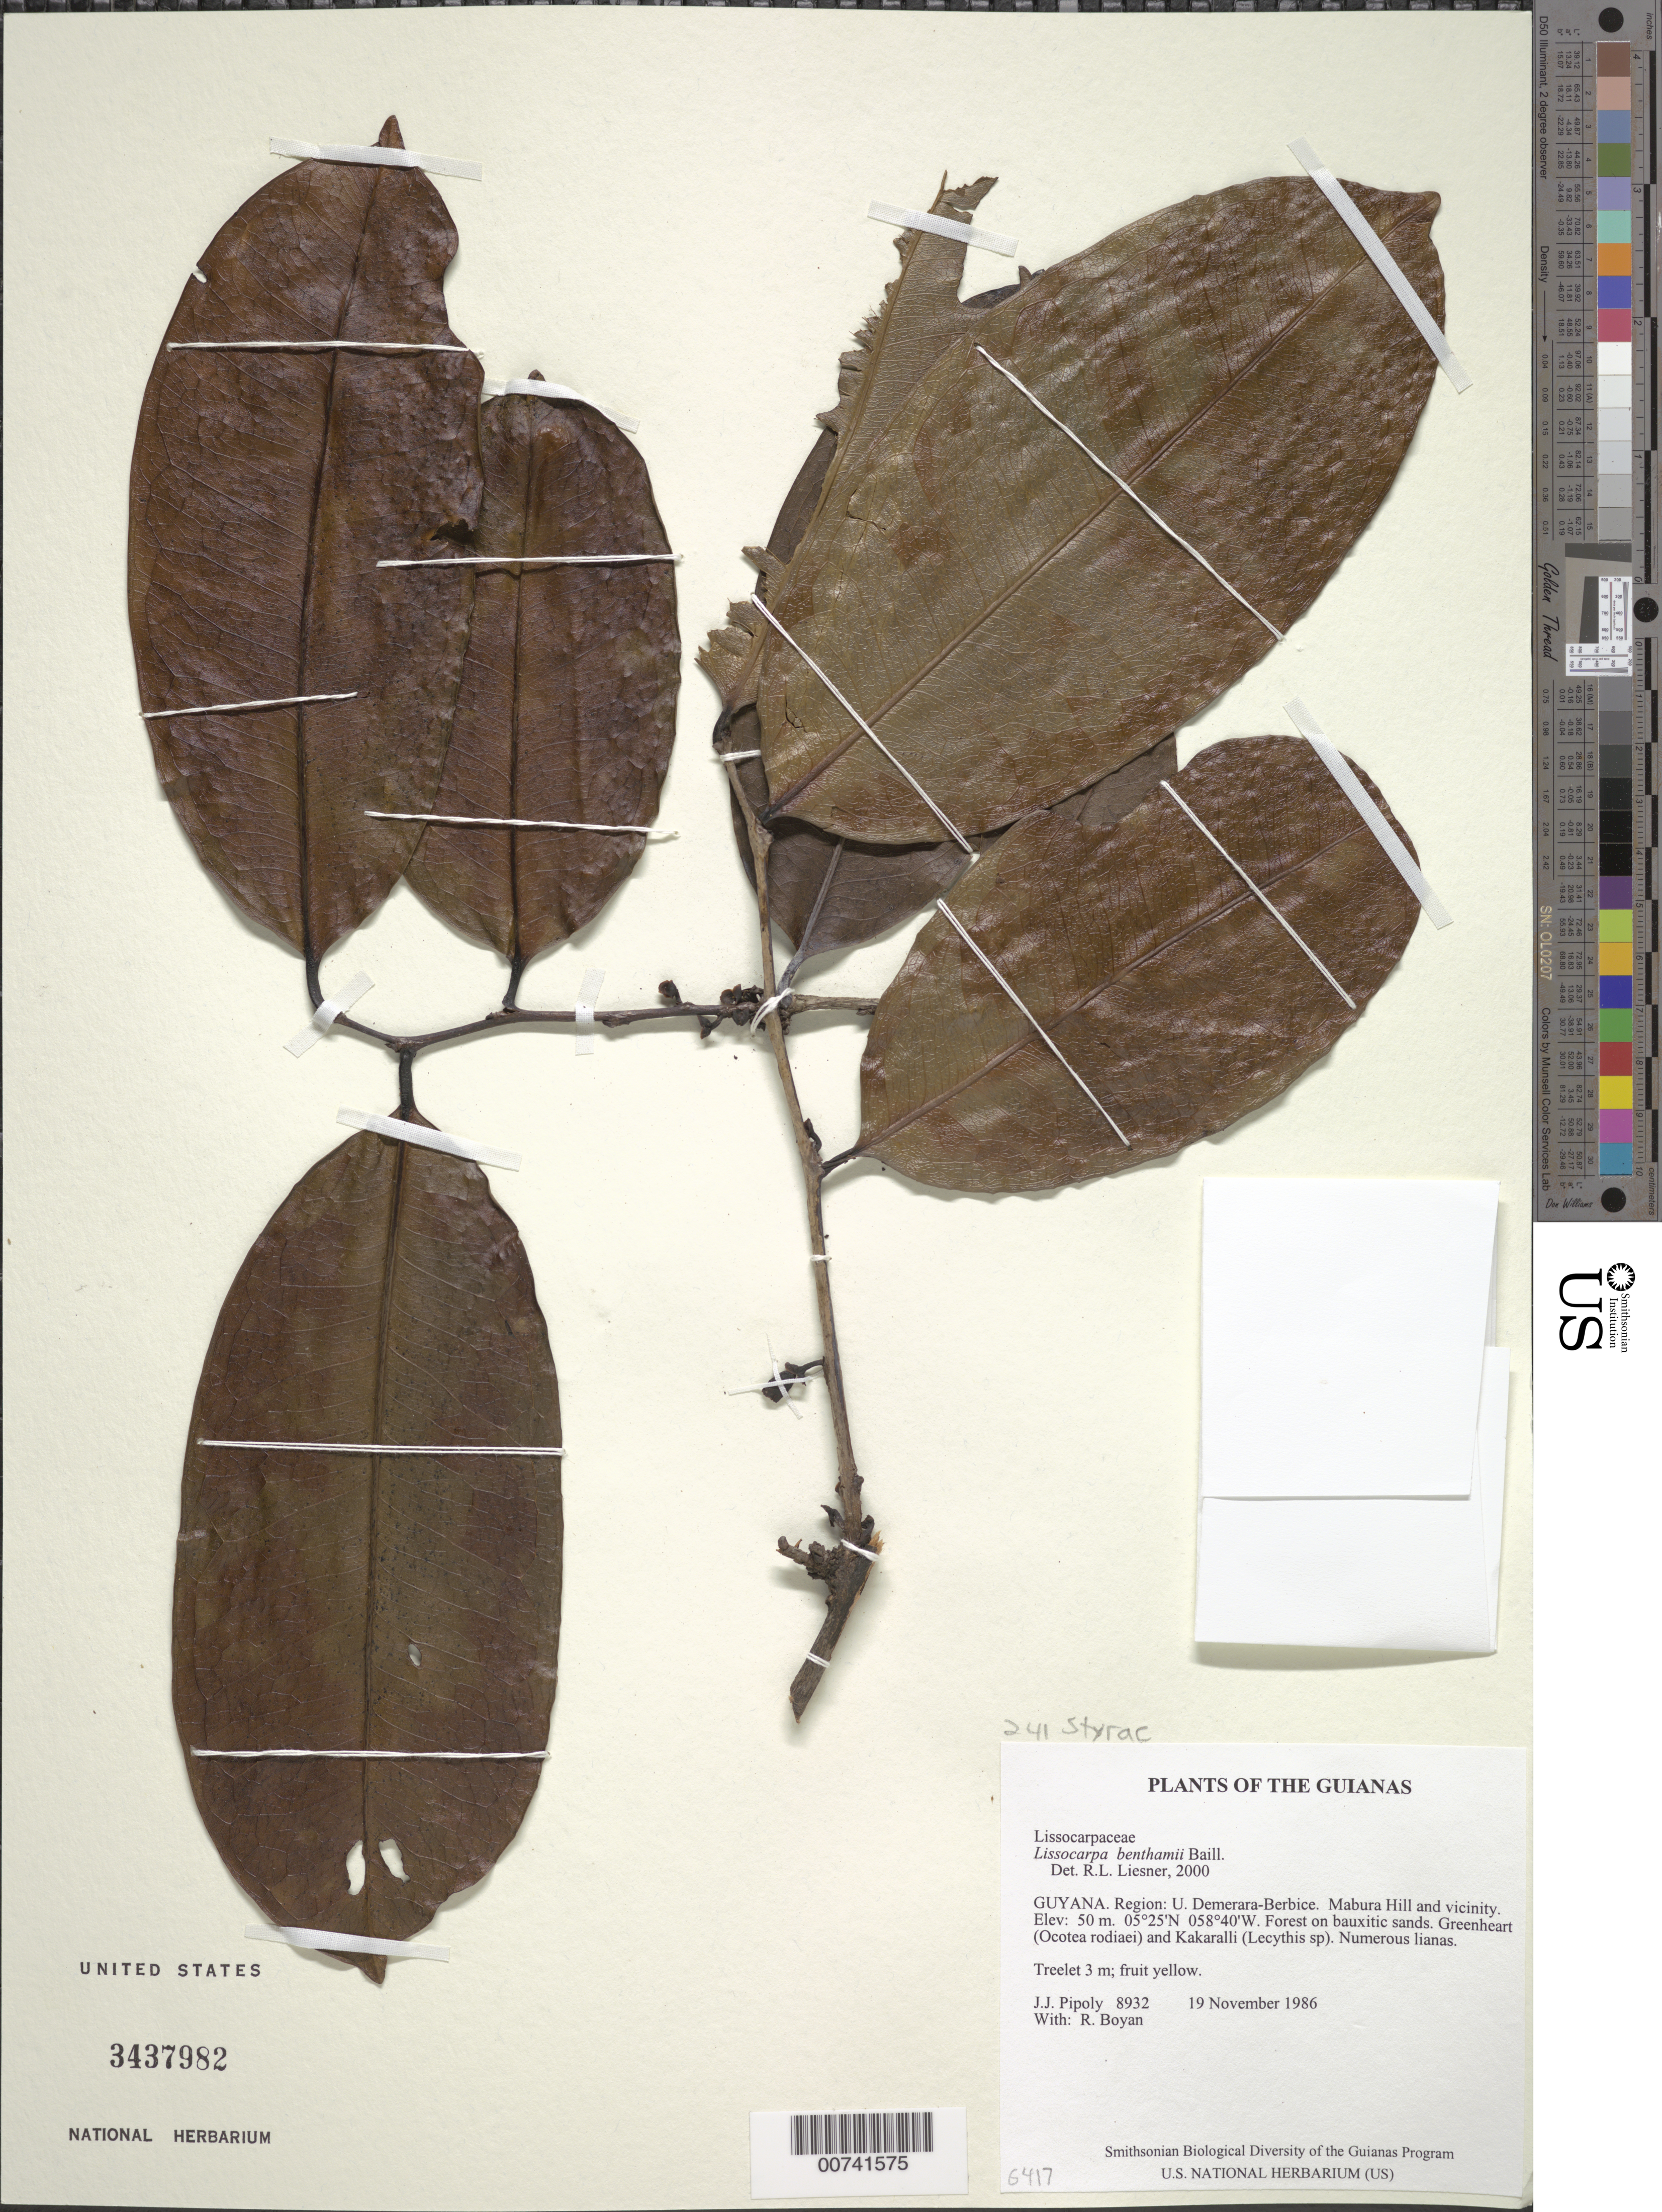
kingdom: Plantae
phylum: Tracheophyta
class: Magnoliopsida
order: Ericales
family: Ebenaceae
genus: Lissocarpa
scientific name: Lissocarpa guianensis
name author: Gleason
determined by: Wallnöfer, B.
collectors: J. J. Pipoly & R. Boyan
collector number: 8932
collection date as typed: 19 November 1986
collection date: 1986-11-19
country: Guyana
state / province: U. Demerara-Berbice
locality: Mabura Hill and vicinity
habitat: Forest on bauxitic sands. Greenheart (Ocotea rodiaei) and Kakaralli (Lecythis sp). Numerous lianas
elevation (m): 50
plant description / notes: Cited by B. Wallnöfer in Ann. Naturhist Mus. Wien, B 105: 540. 2004.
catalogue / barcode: US 3437982